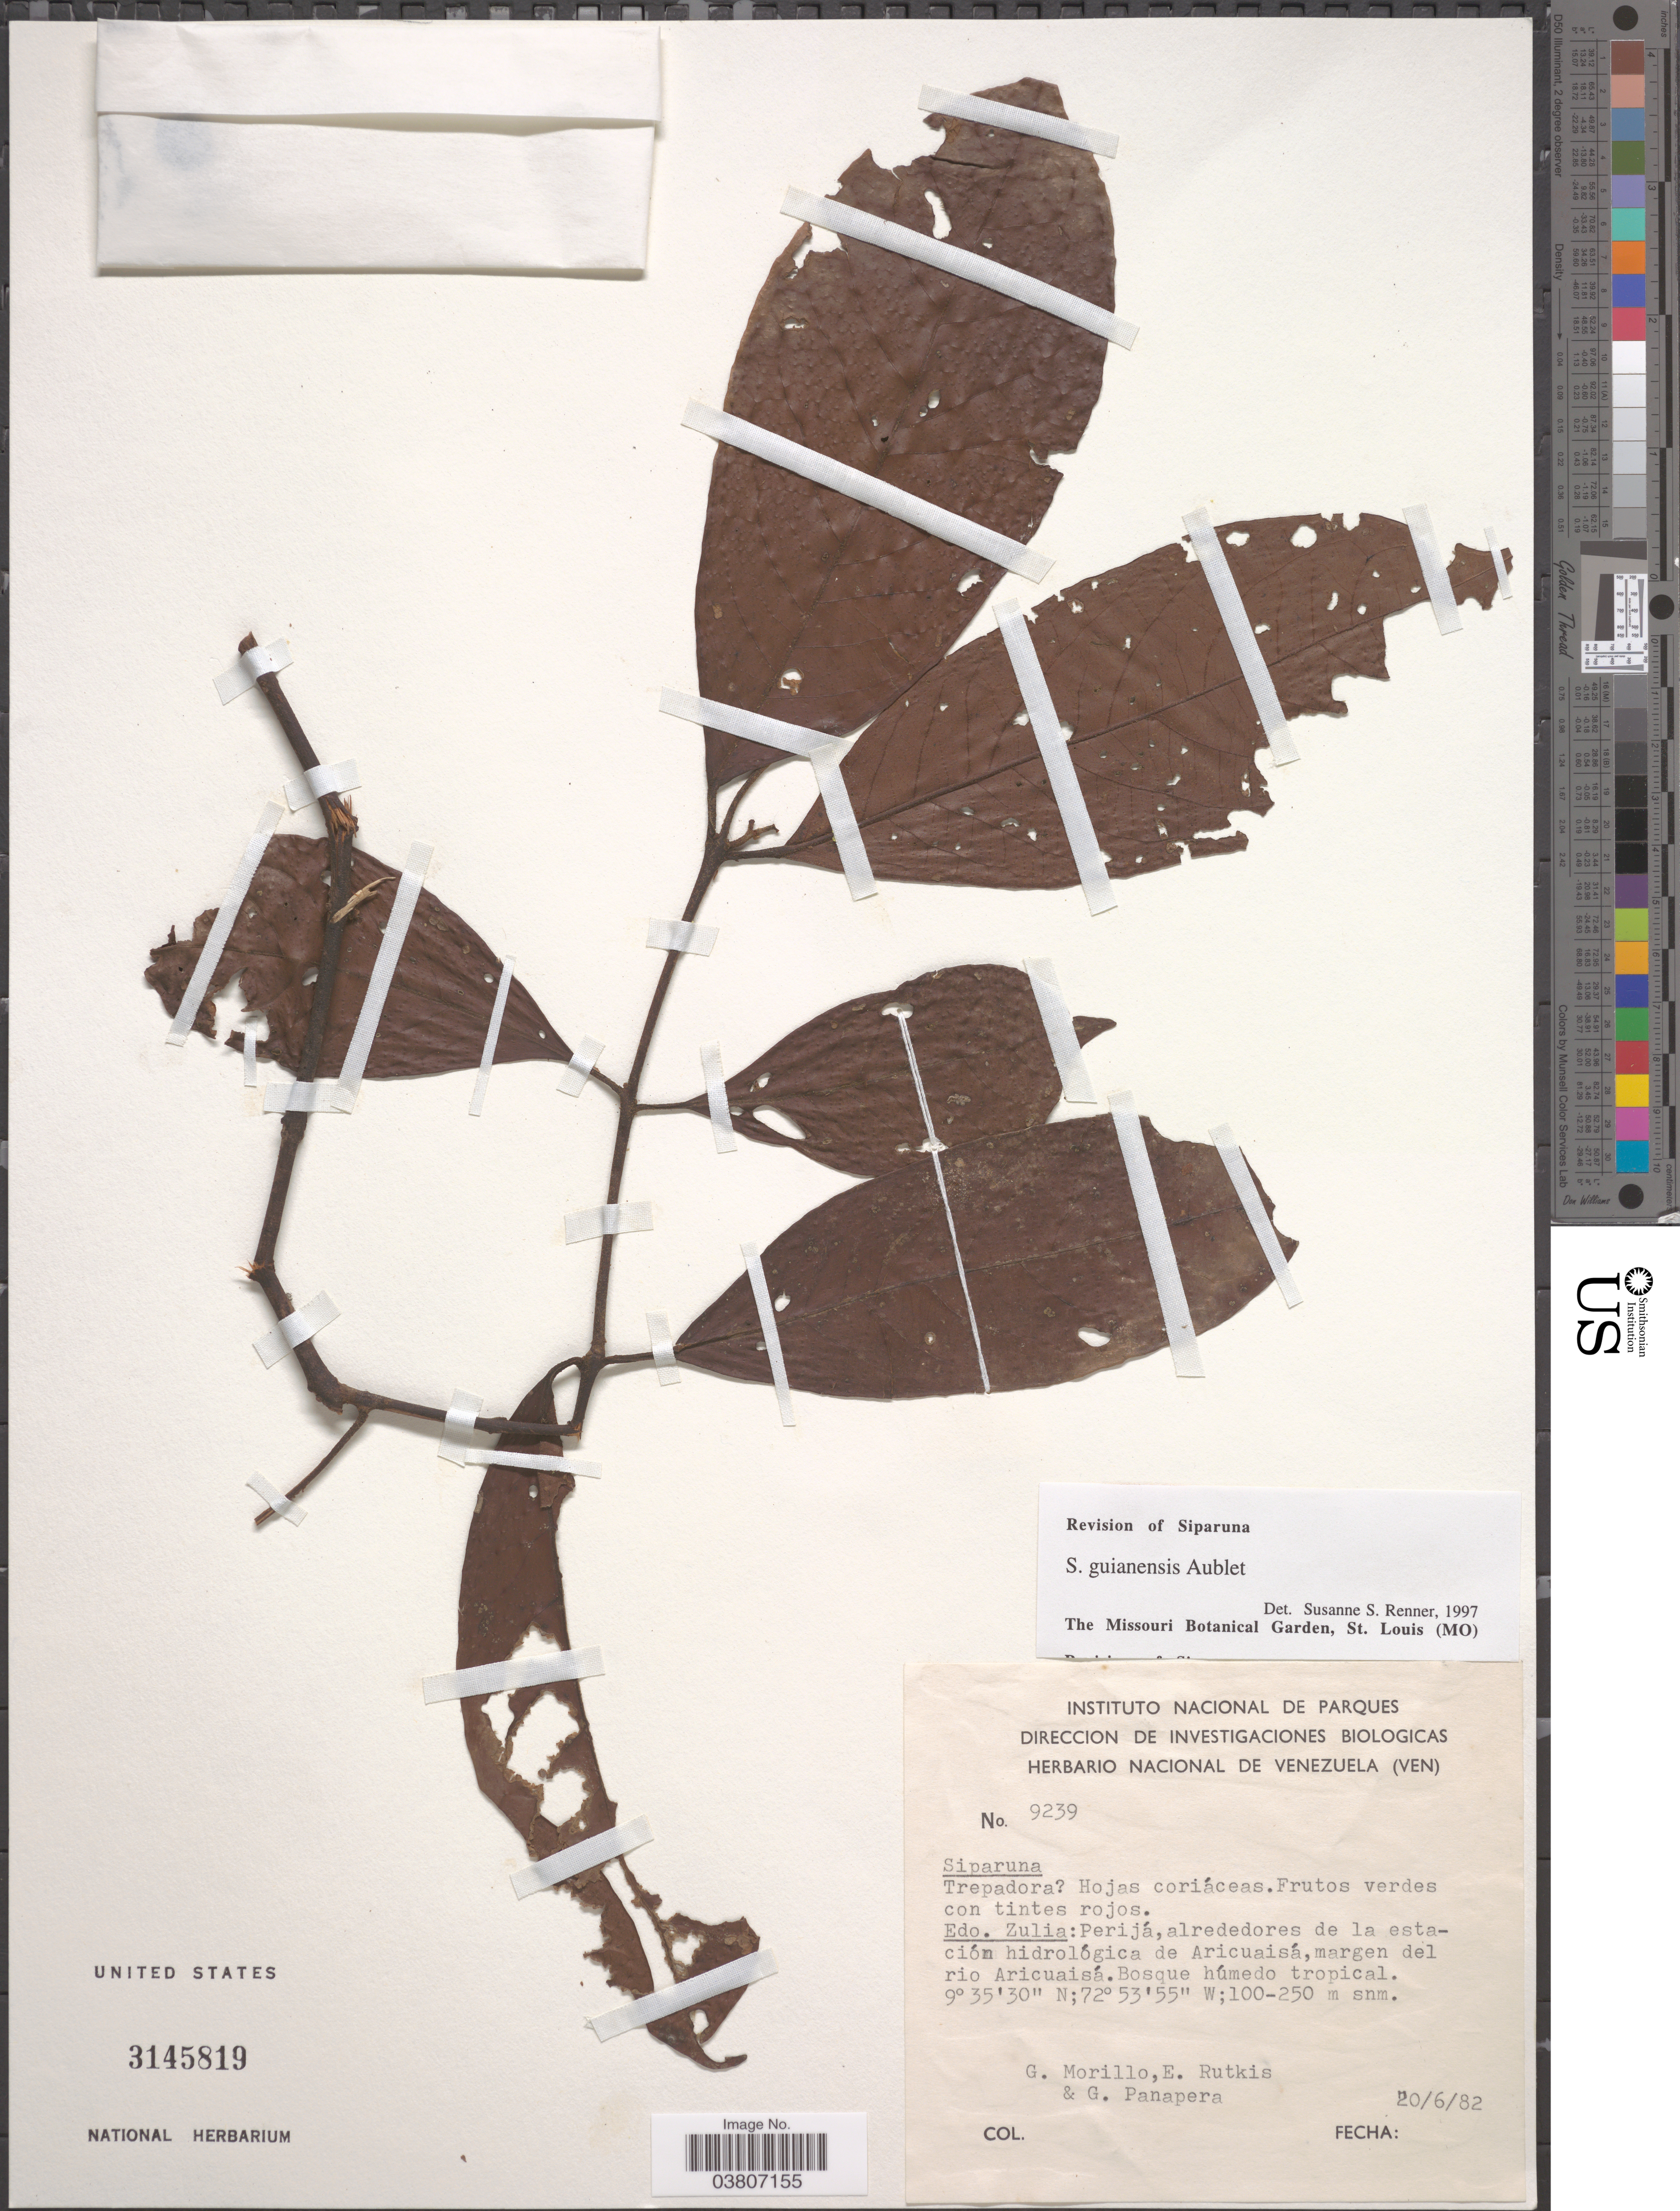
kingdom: Plantae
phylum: Tracheophyta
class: Magnoliopsida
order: Laurales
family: Siparunaceae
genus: Siparuna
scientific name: Siparuna guianensis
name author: Aubl.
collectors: G. Morillo, E. Rutkis & G. Panapera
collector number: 9239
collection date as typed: Transcribed d/m/y: 20/6/82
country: Venezuela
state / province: Zulia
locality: Perijá, alrededores de la estación hidrológica de Aricuaisá, margen del rio Aricuaisá.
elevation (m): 100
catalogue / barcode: US 3145819